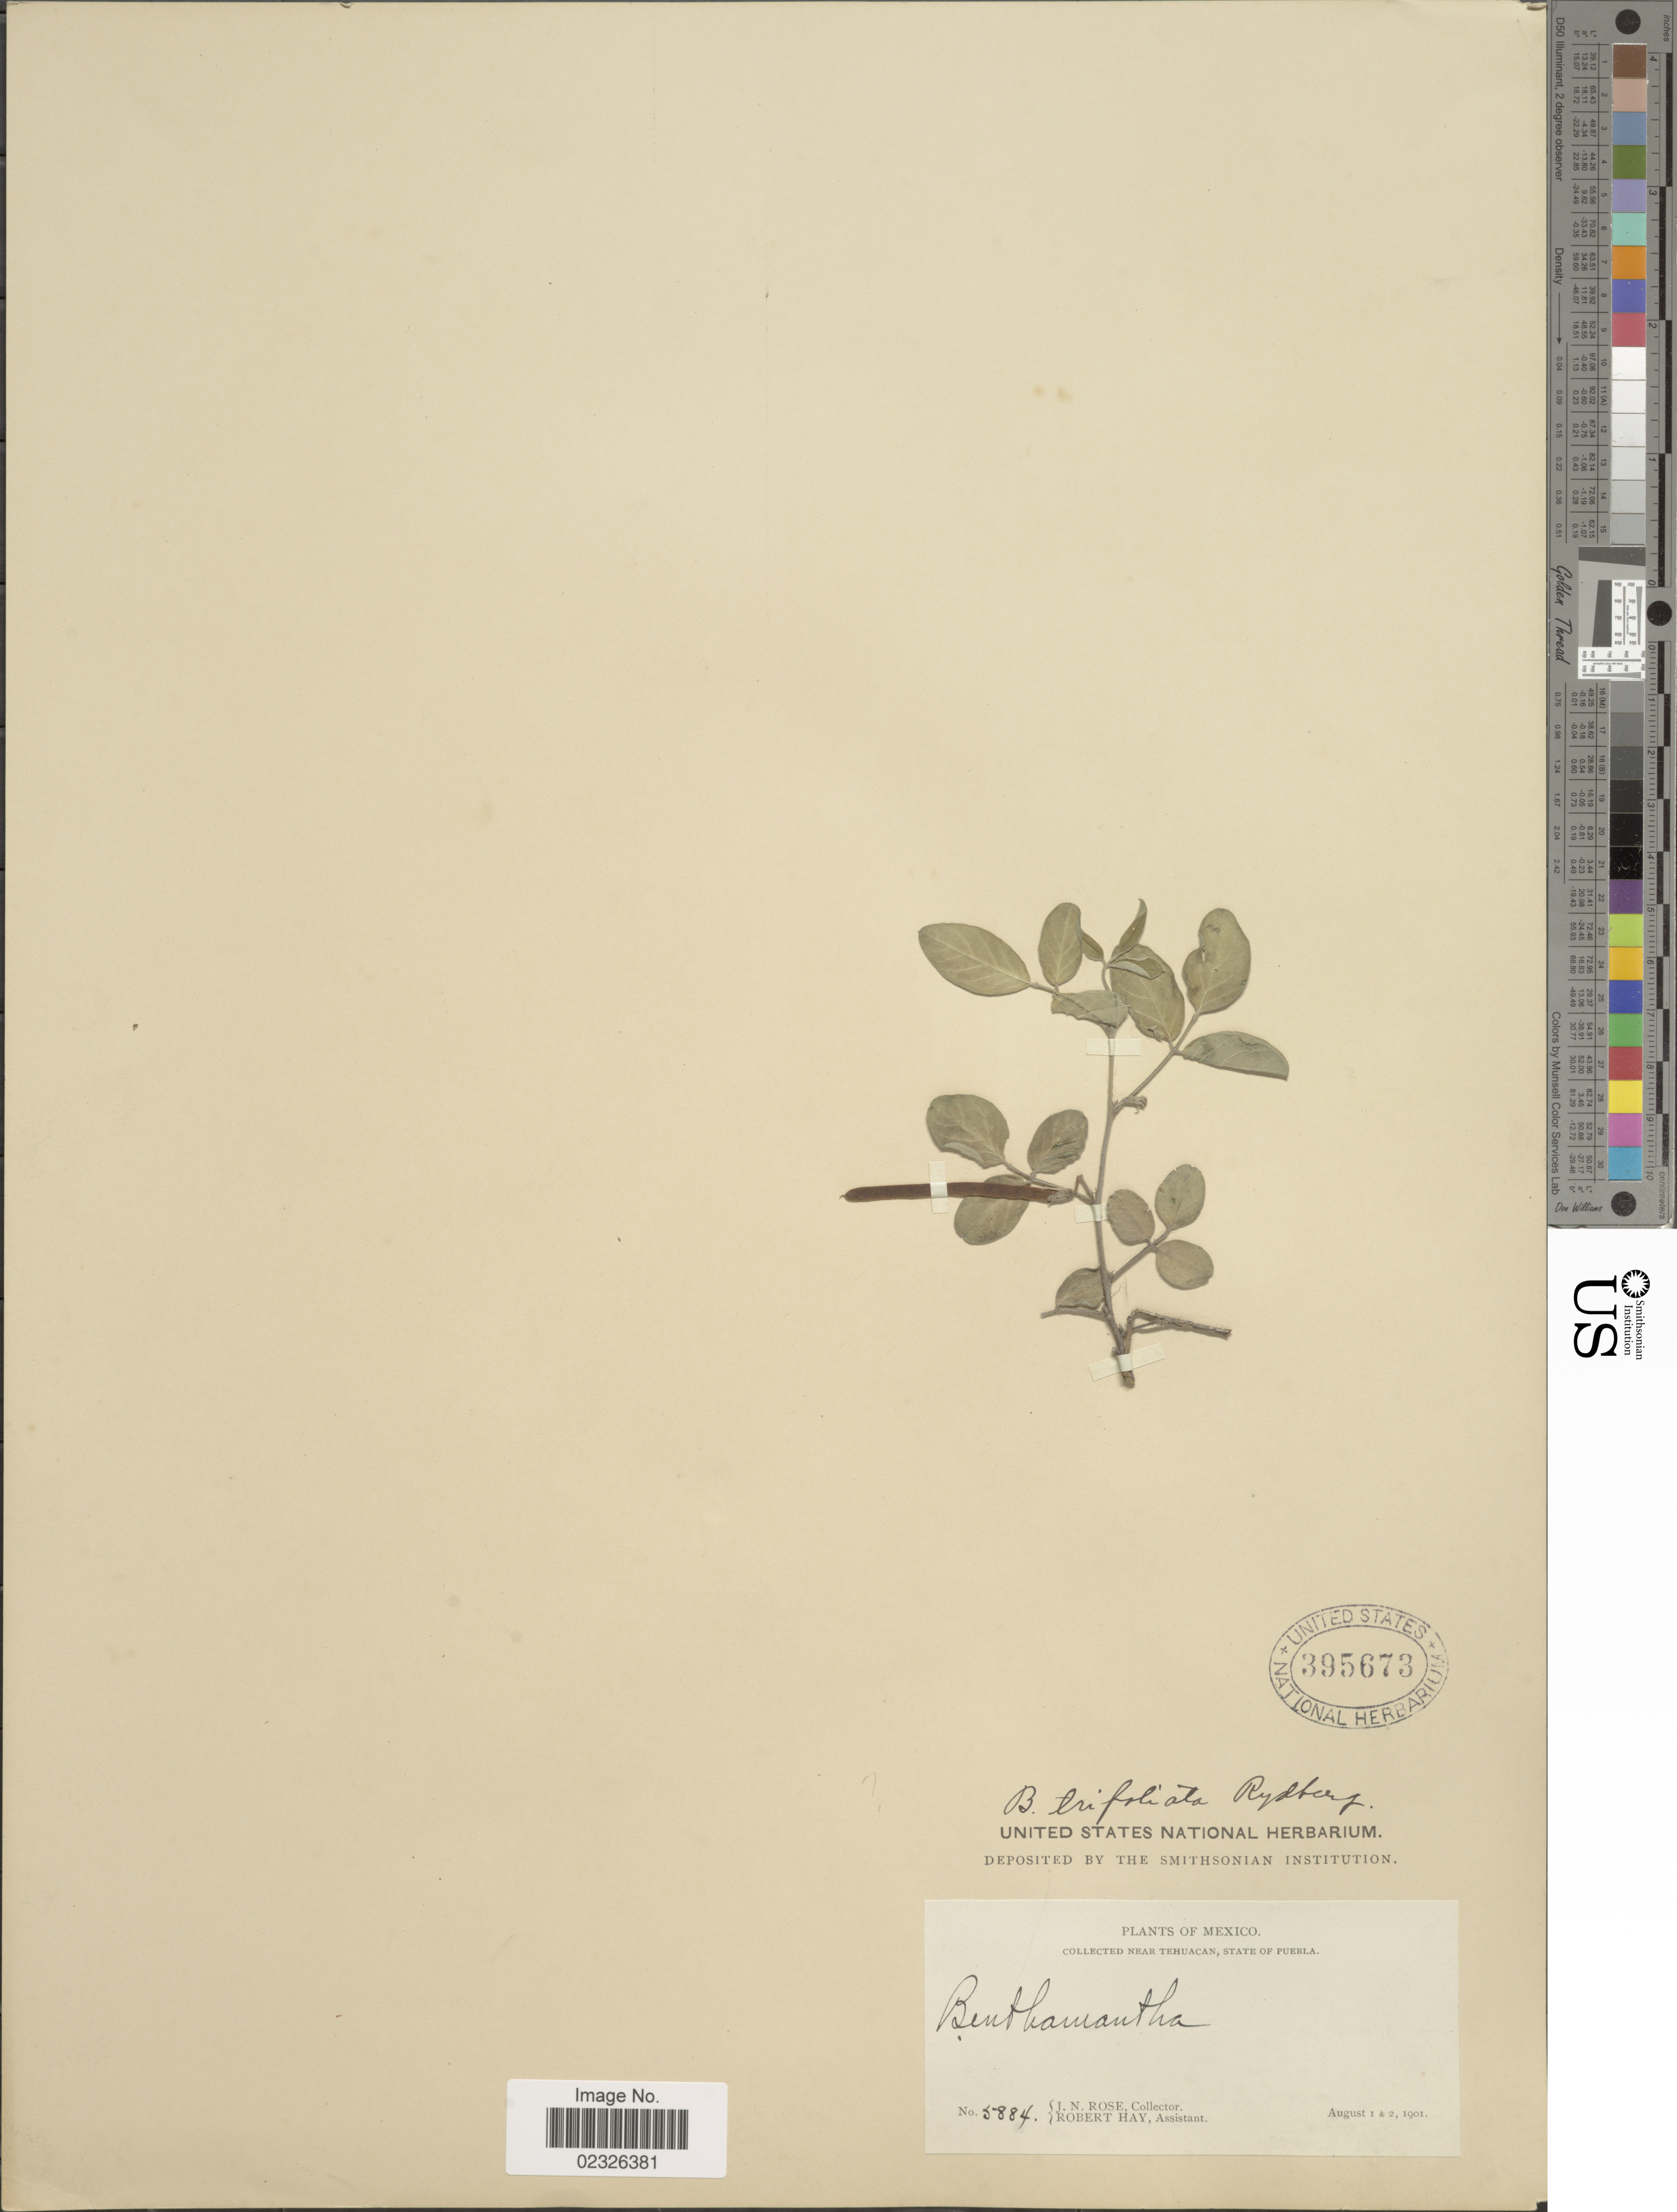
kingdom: Plantae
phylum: Tracheophyta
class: Magnoliopsida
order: Fabales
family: Fabaceae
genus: Coursetia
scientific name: Coursetia caribaea var. trifoliolata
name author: (Rydb.) Lavin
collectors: J. N. Rose & R. H. Hay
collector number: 5884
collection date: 1901-08-01/1901-08-02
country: Mexico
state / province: Puebla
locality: Near Tehuacan, State of Puebla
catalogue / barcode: US 395673